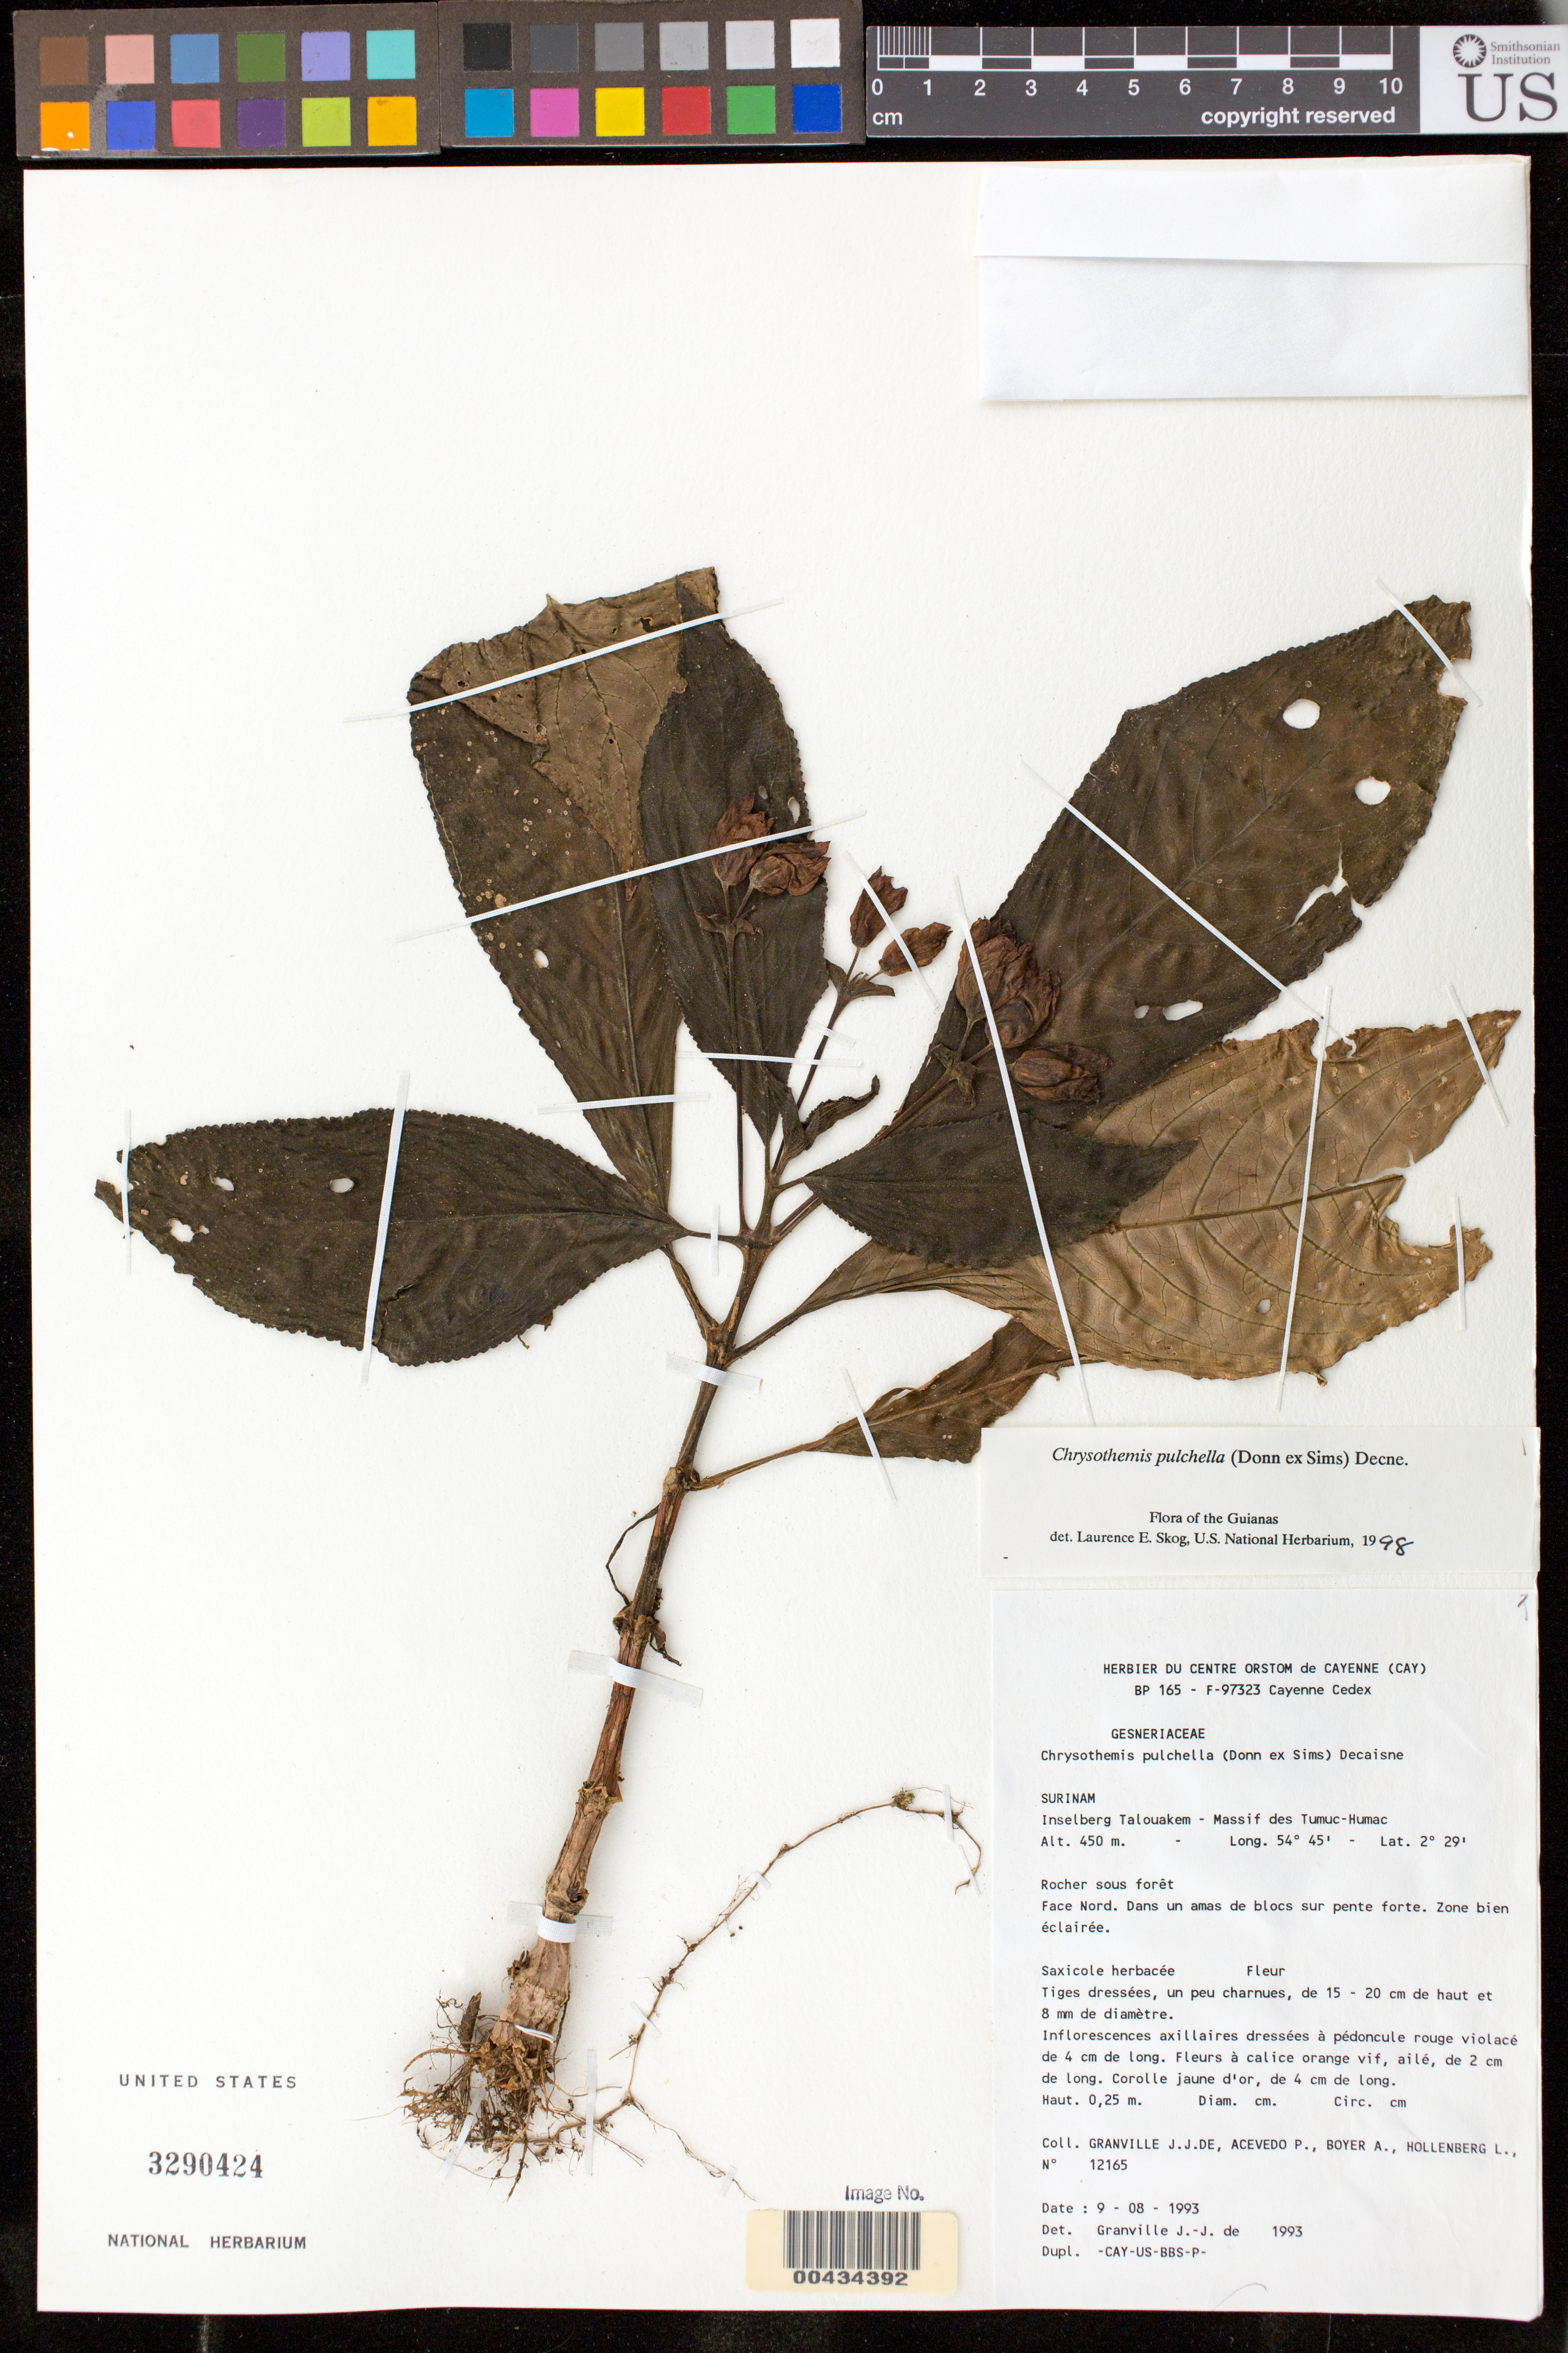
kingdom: Plantae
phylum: Tracheophyta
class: Magnoliopsida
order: Lamiales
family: Gesneriaceae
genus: Chrysothemis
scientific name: Chrysothemis pulchella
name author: (Donn ex Sims) Decne.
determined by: Skog, Laurence E.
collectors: J.-J. de Granville, P. Acevedo-Rodr., A. Boyer & L. Hollenberg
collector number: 12165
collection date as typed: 09 Aug 1993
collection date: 1993-08-09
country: Suriname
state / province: Sipaliwini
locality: Inselberg Talouakem - Massif des Tumuc-Humac, face Nord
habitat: Rocer sous forêt; dans un amas de blocs sur pente forte, zone bien éclairée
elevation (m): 450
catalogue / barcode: US 3290424